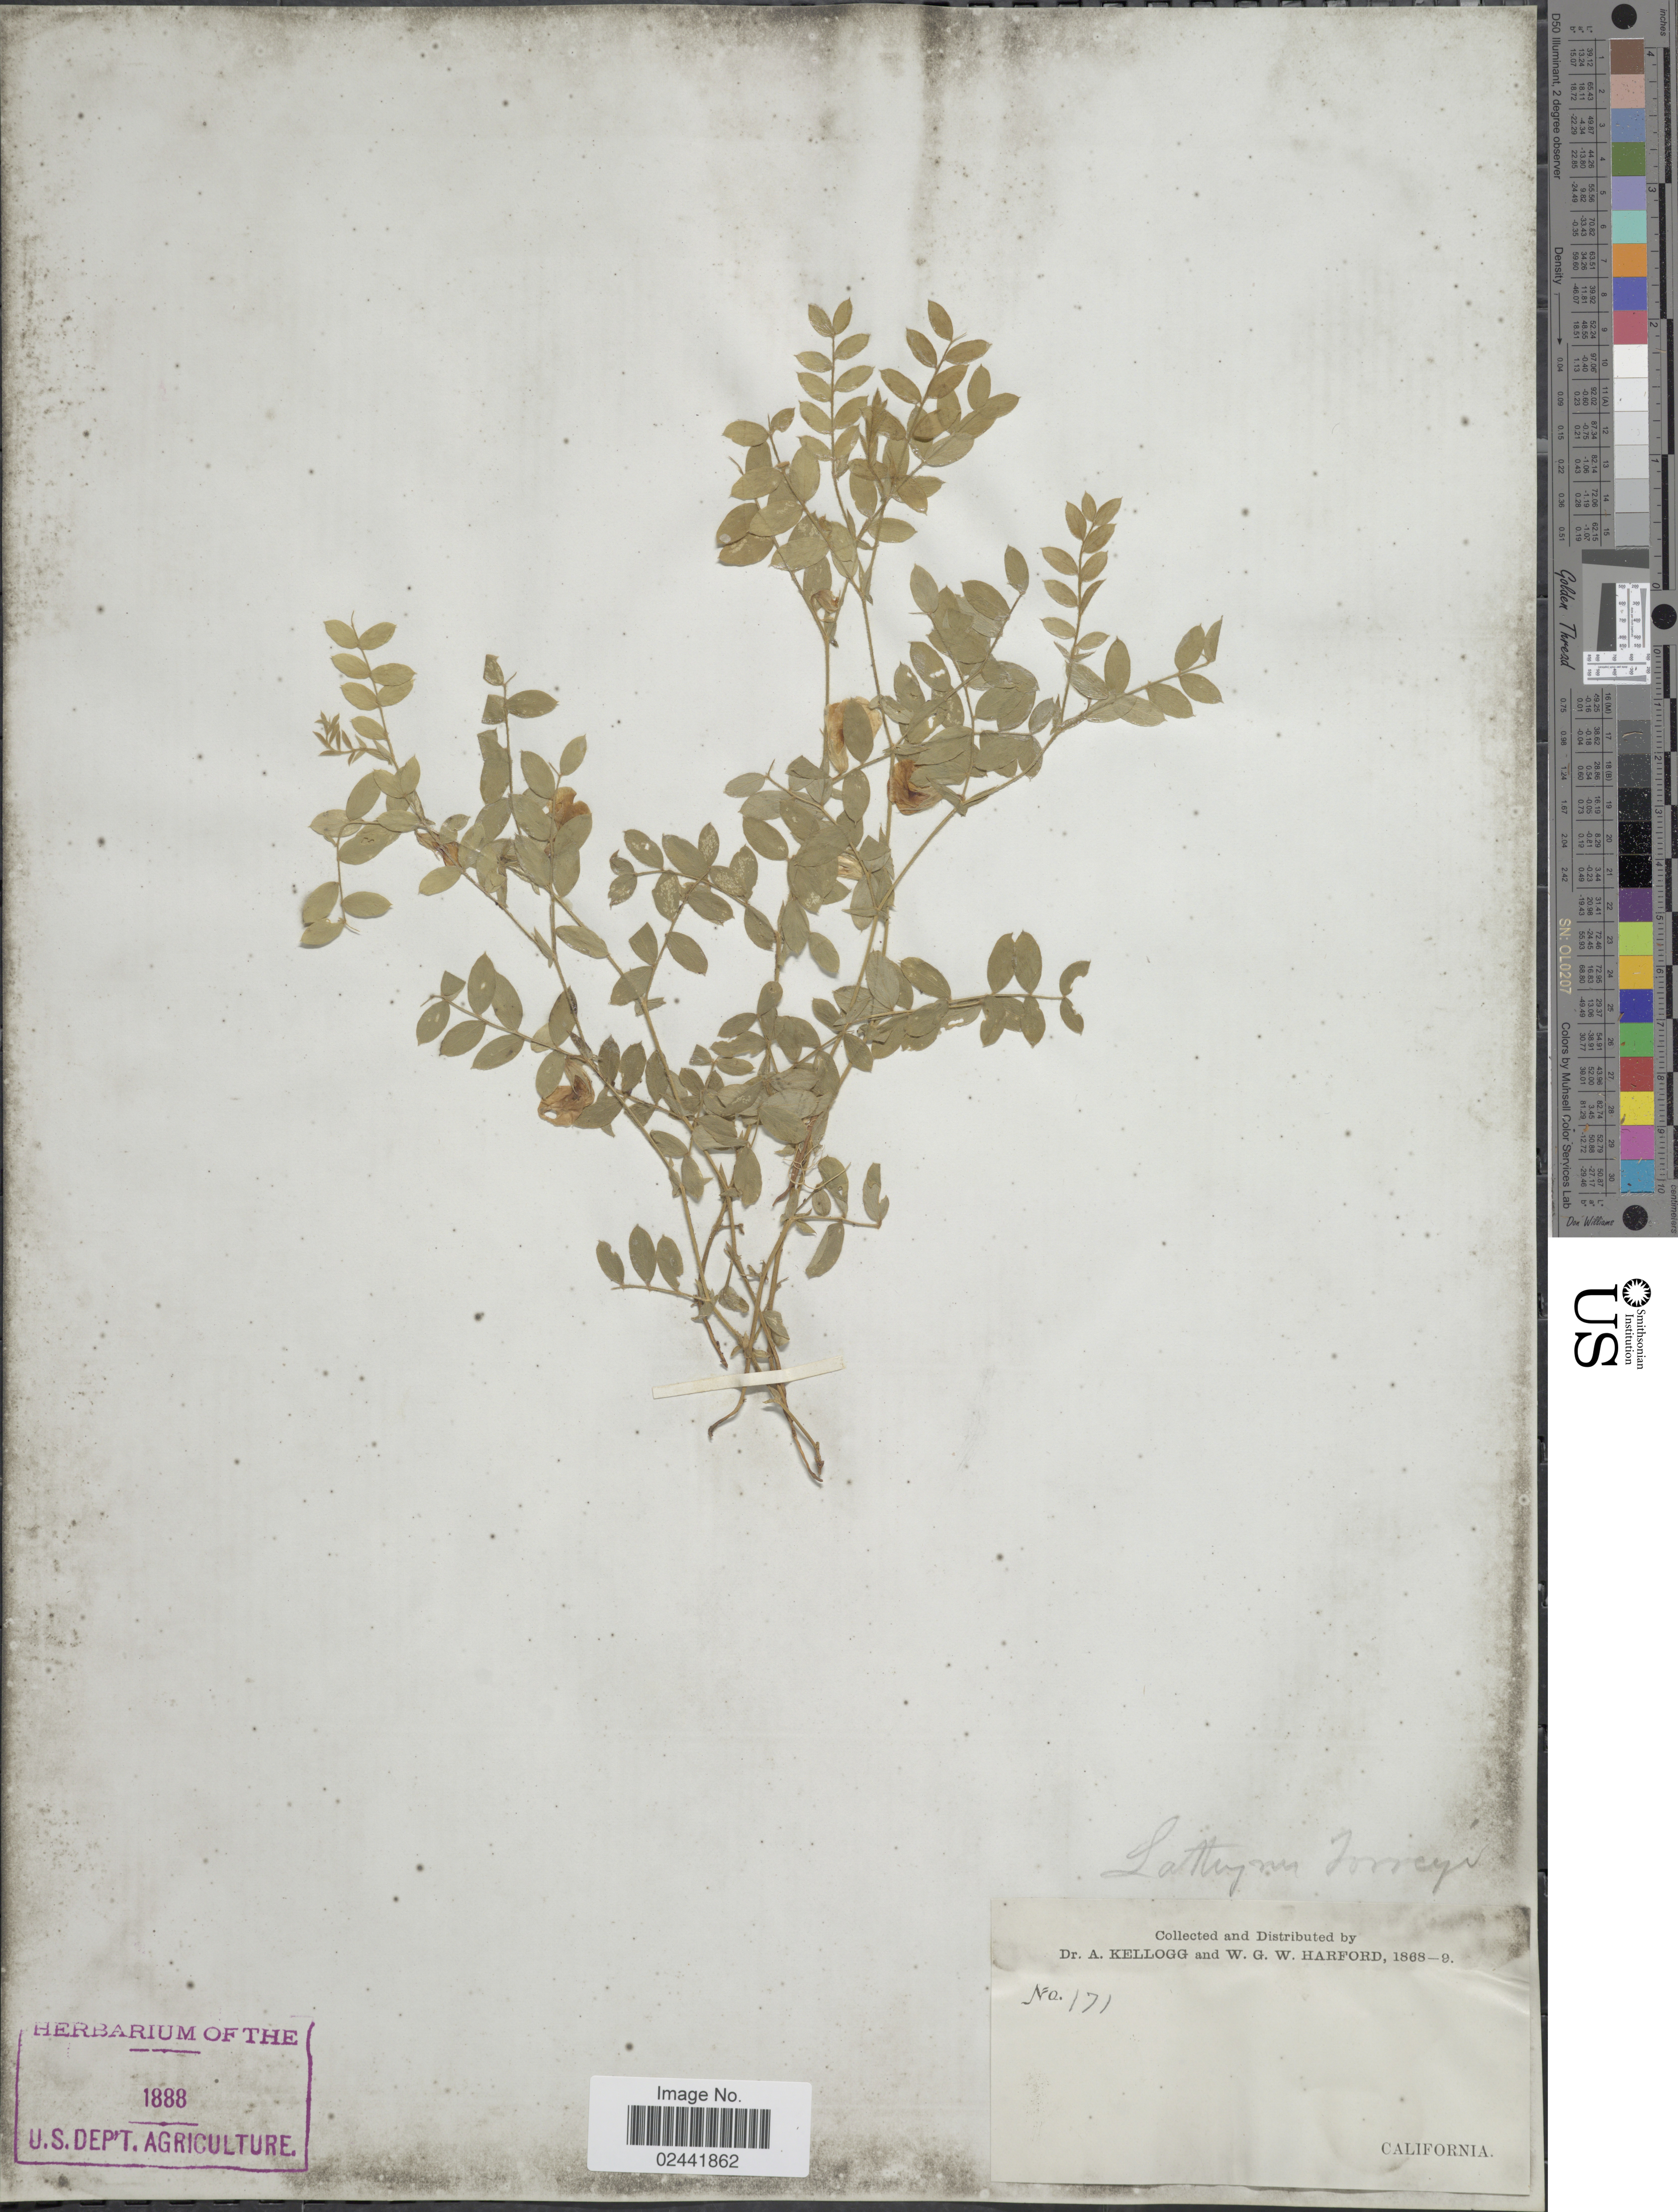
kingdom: Plantae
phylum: Tracheophyta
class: Magnoliopsida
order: Fabales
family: Fabaceae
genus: Lathyrus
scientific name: Lathyrus torreyi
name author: A. Gray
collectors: A. Kellogg & W. G. W. Harford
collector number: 171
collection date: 1868/1869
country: United States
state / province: California